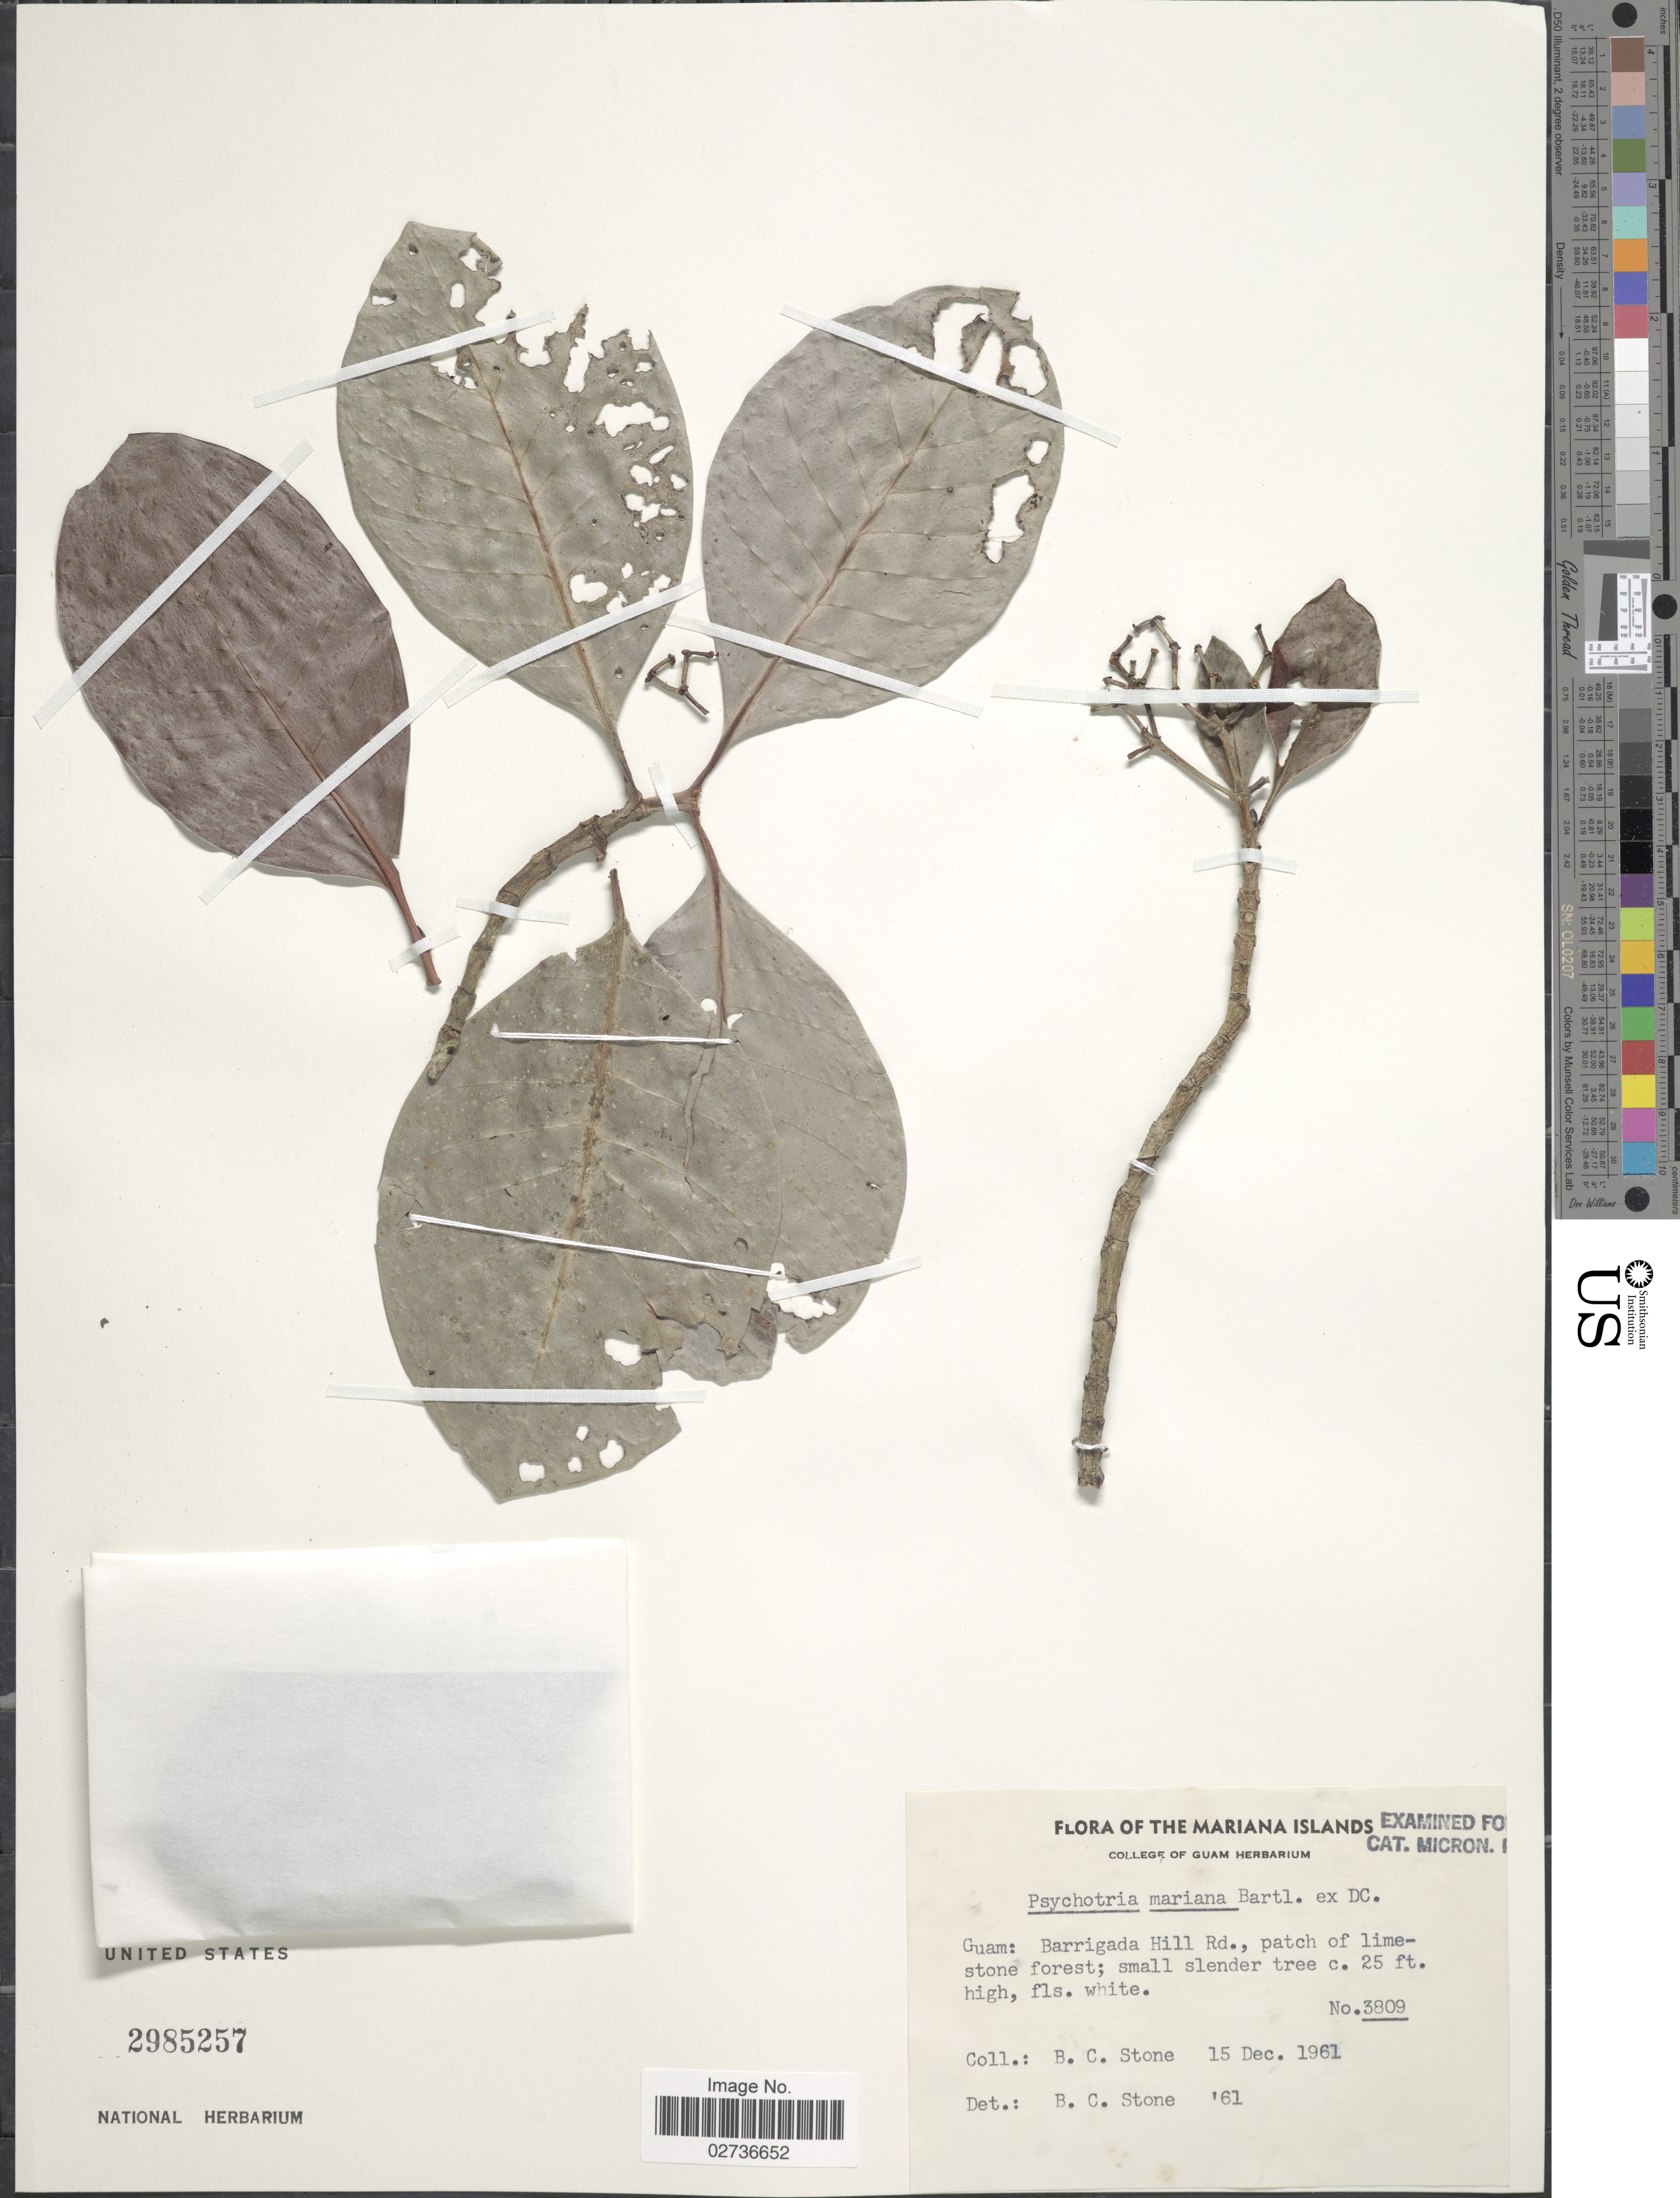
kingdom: Plantae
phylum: Tracheophyta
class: Magnoliopsida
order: Gentianales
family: Rubiaceae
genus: Psychotria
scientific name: Psychotria mariana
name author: Bartl. ex DC.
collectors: B. C. Stone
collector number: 3809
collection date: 1961-12-15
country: Guam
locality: The Mariana Islands, Guam: Barrigada Hill Rd., patch of limestone forest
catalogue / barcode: US 2985257